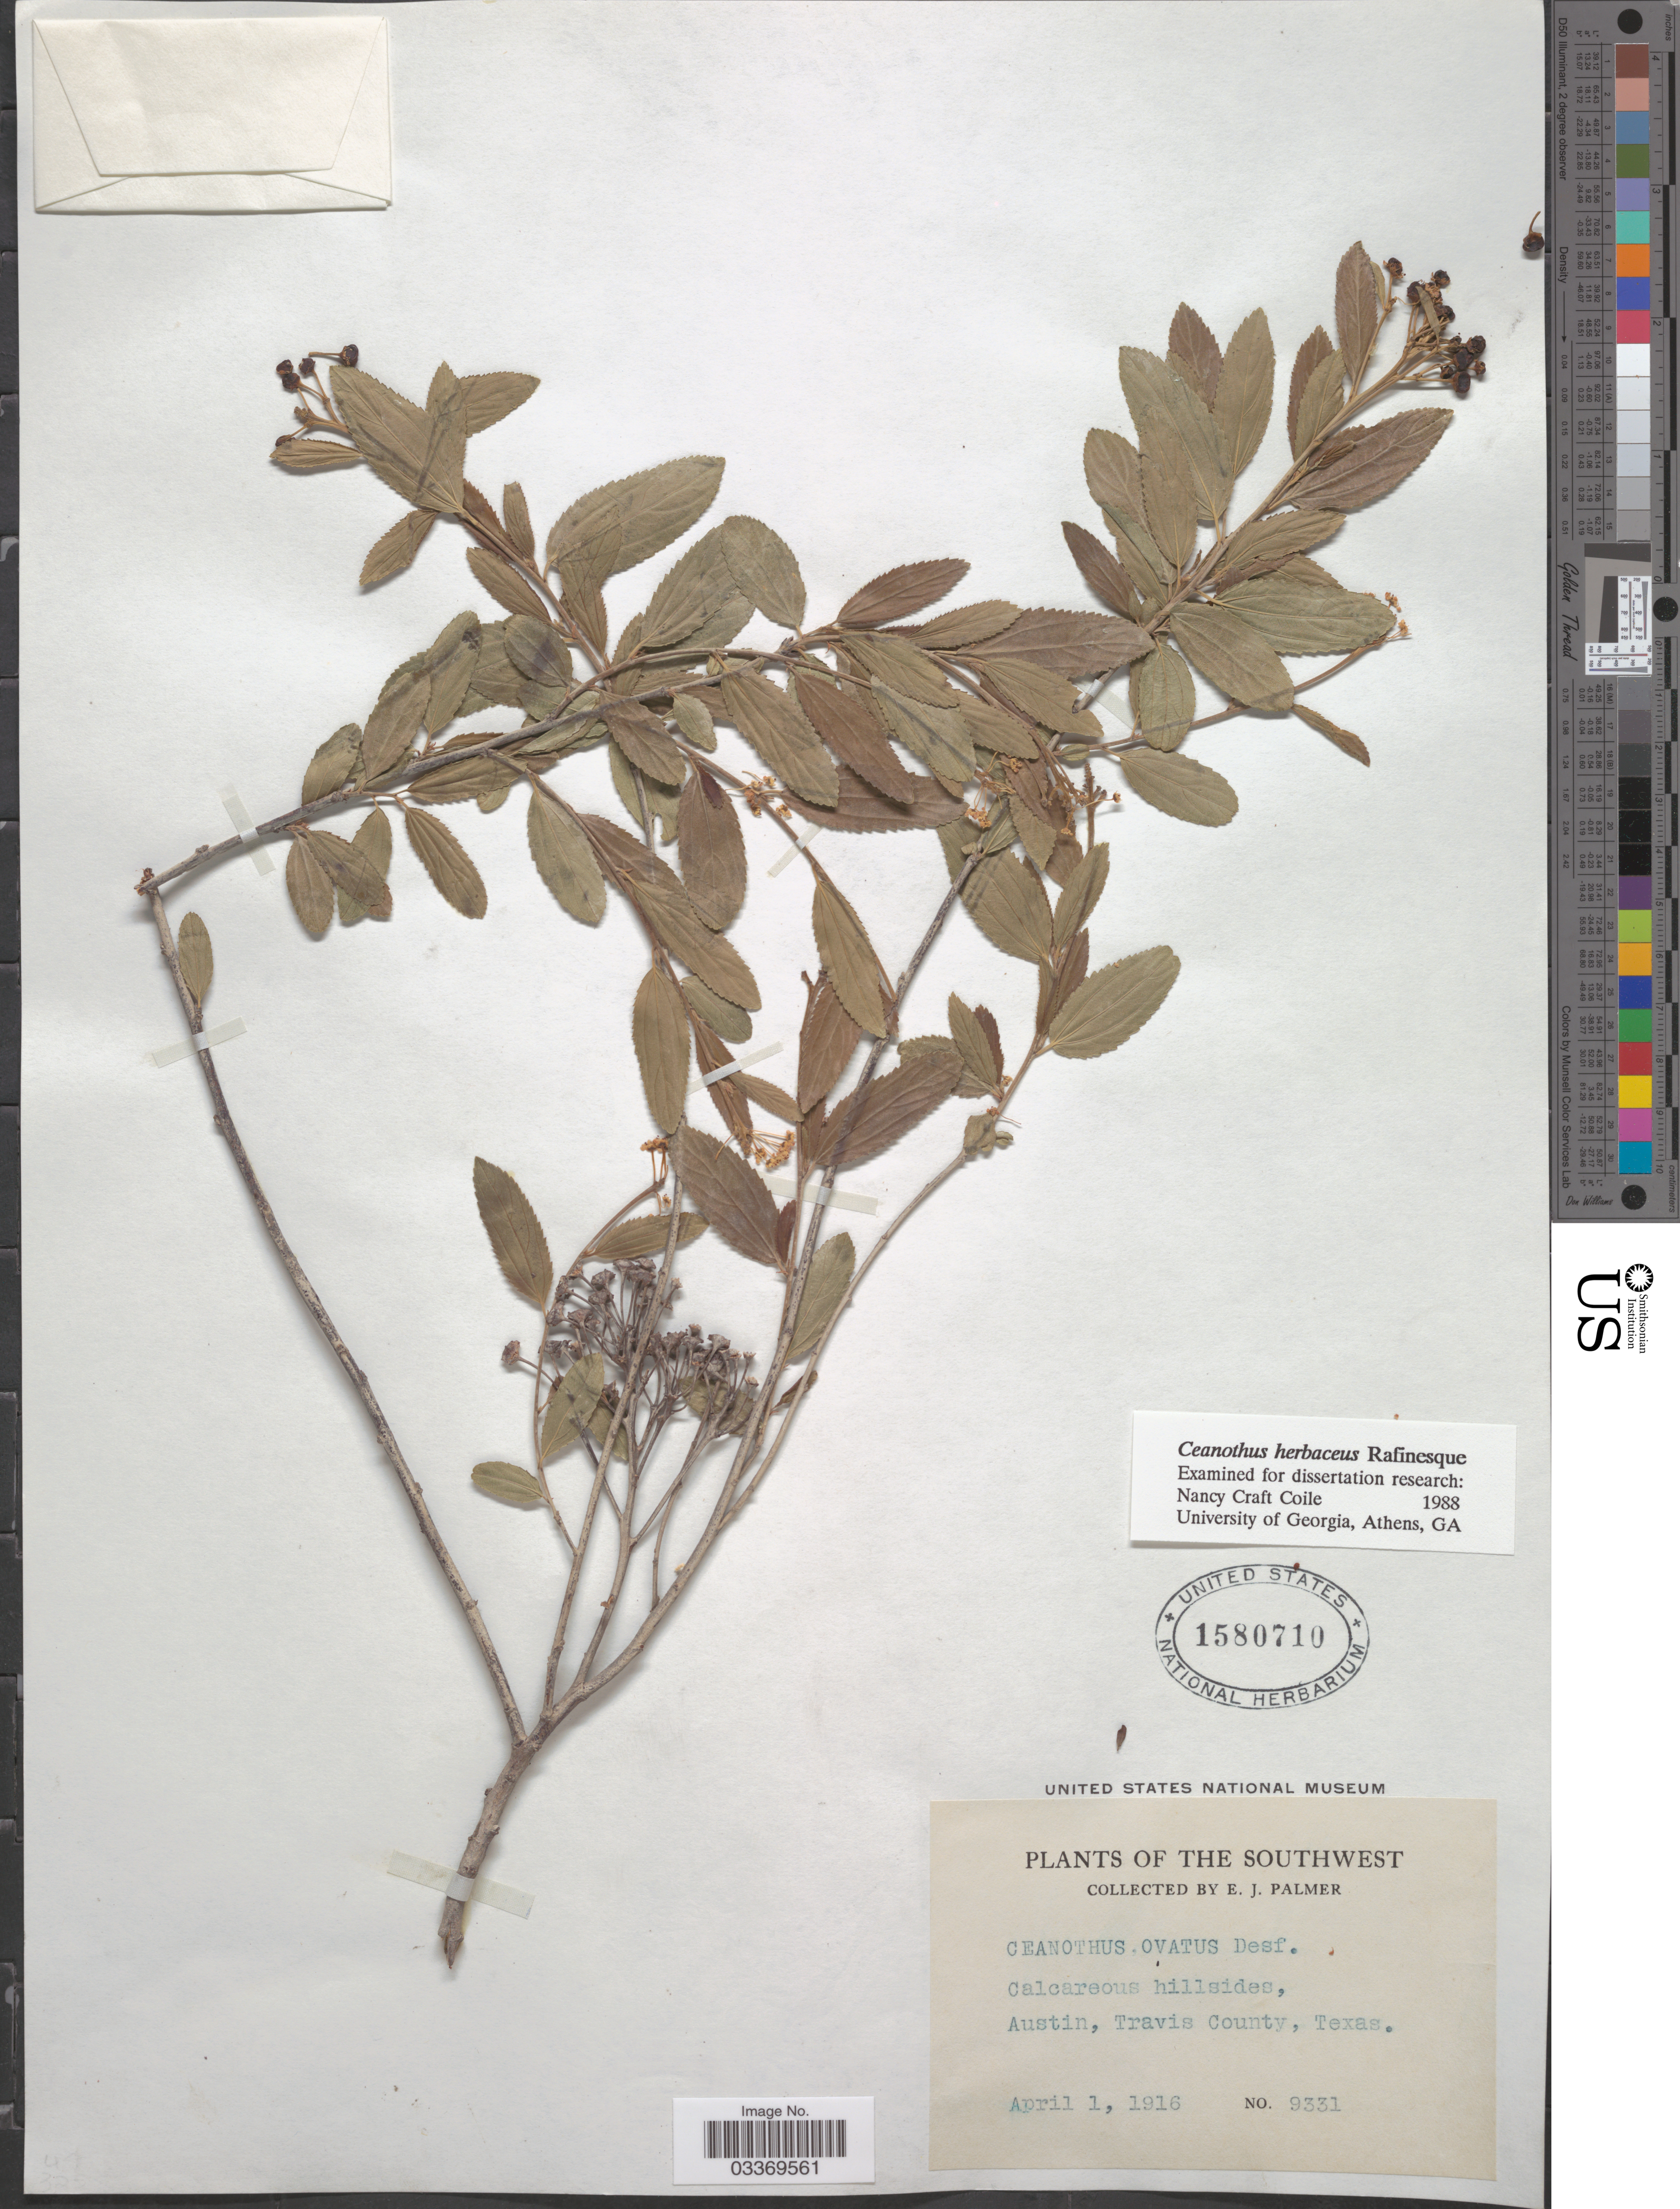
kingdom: Plantae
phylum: Tracheophyta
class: Magnoliopsida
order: Rosales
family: Rhamnaceae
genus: Ceanothus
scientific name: Ceanothus ovatus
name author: Desf.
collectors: E. J. Palmer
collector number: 9331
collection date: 1916-04-01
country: United States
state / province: Texas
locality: The Southwest. Austin, Travis County.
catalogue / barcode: US 1580710